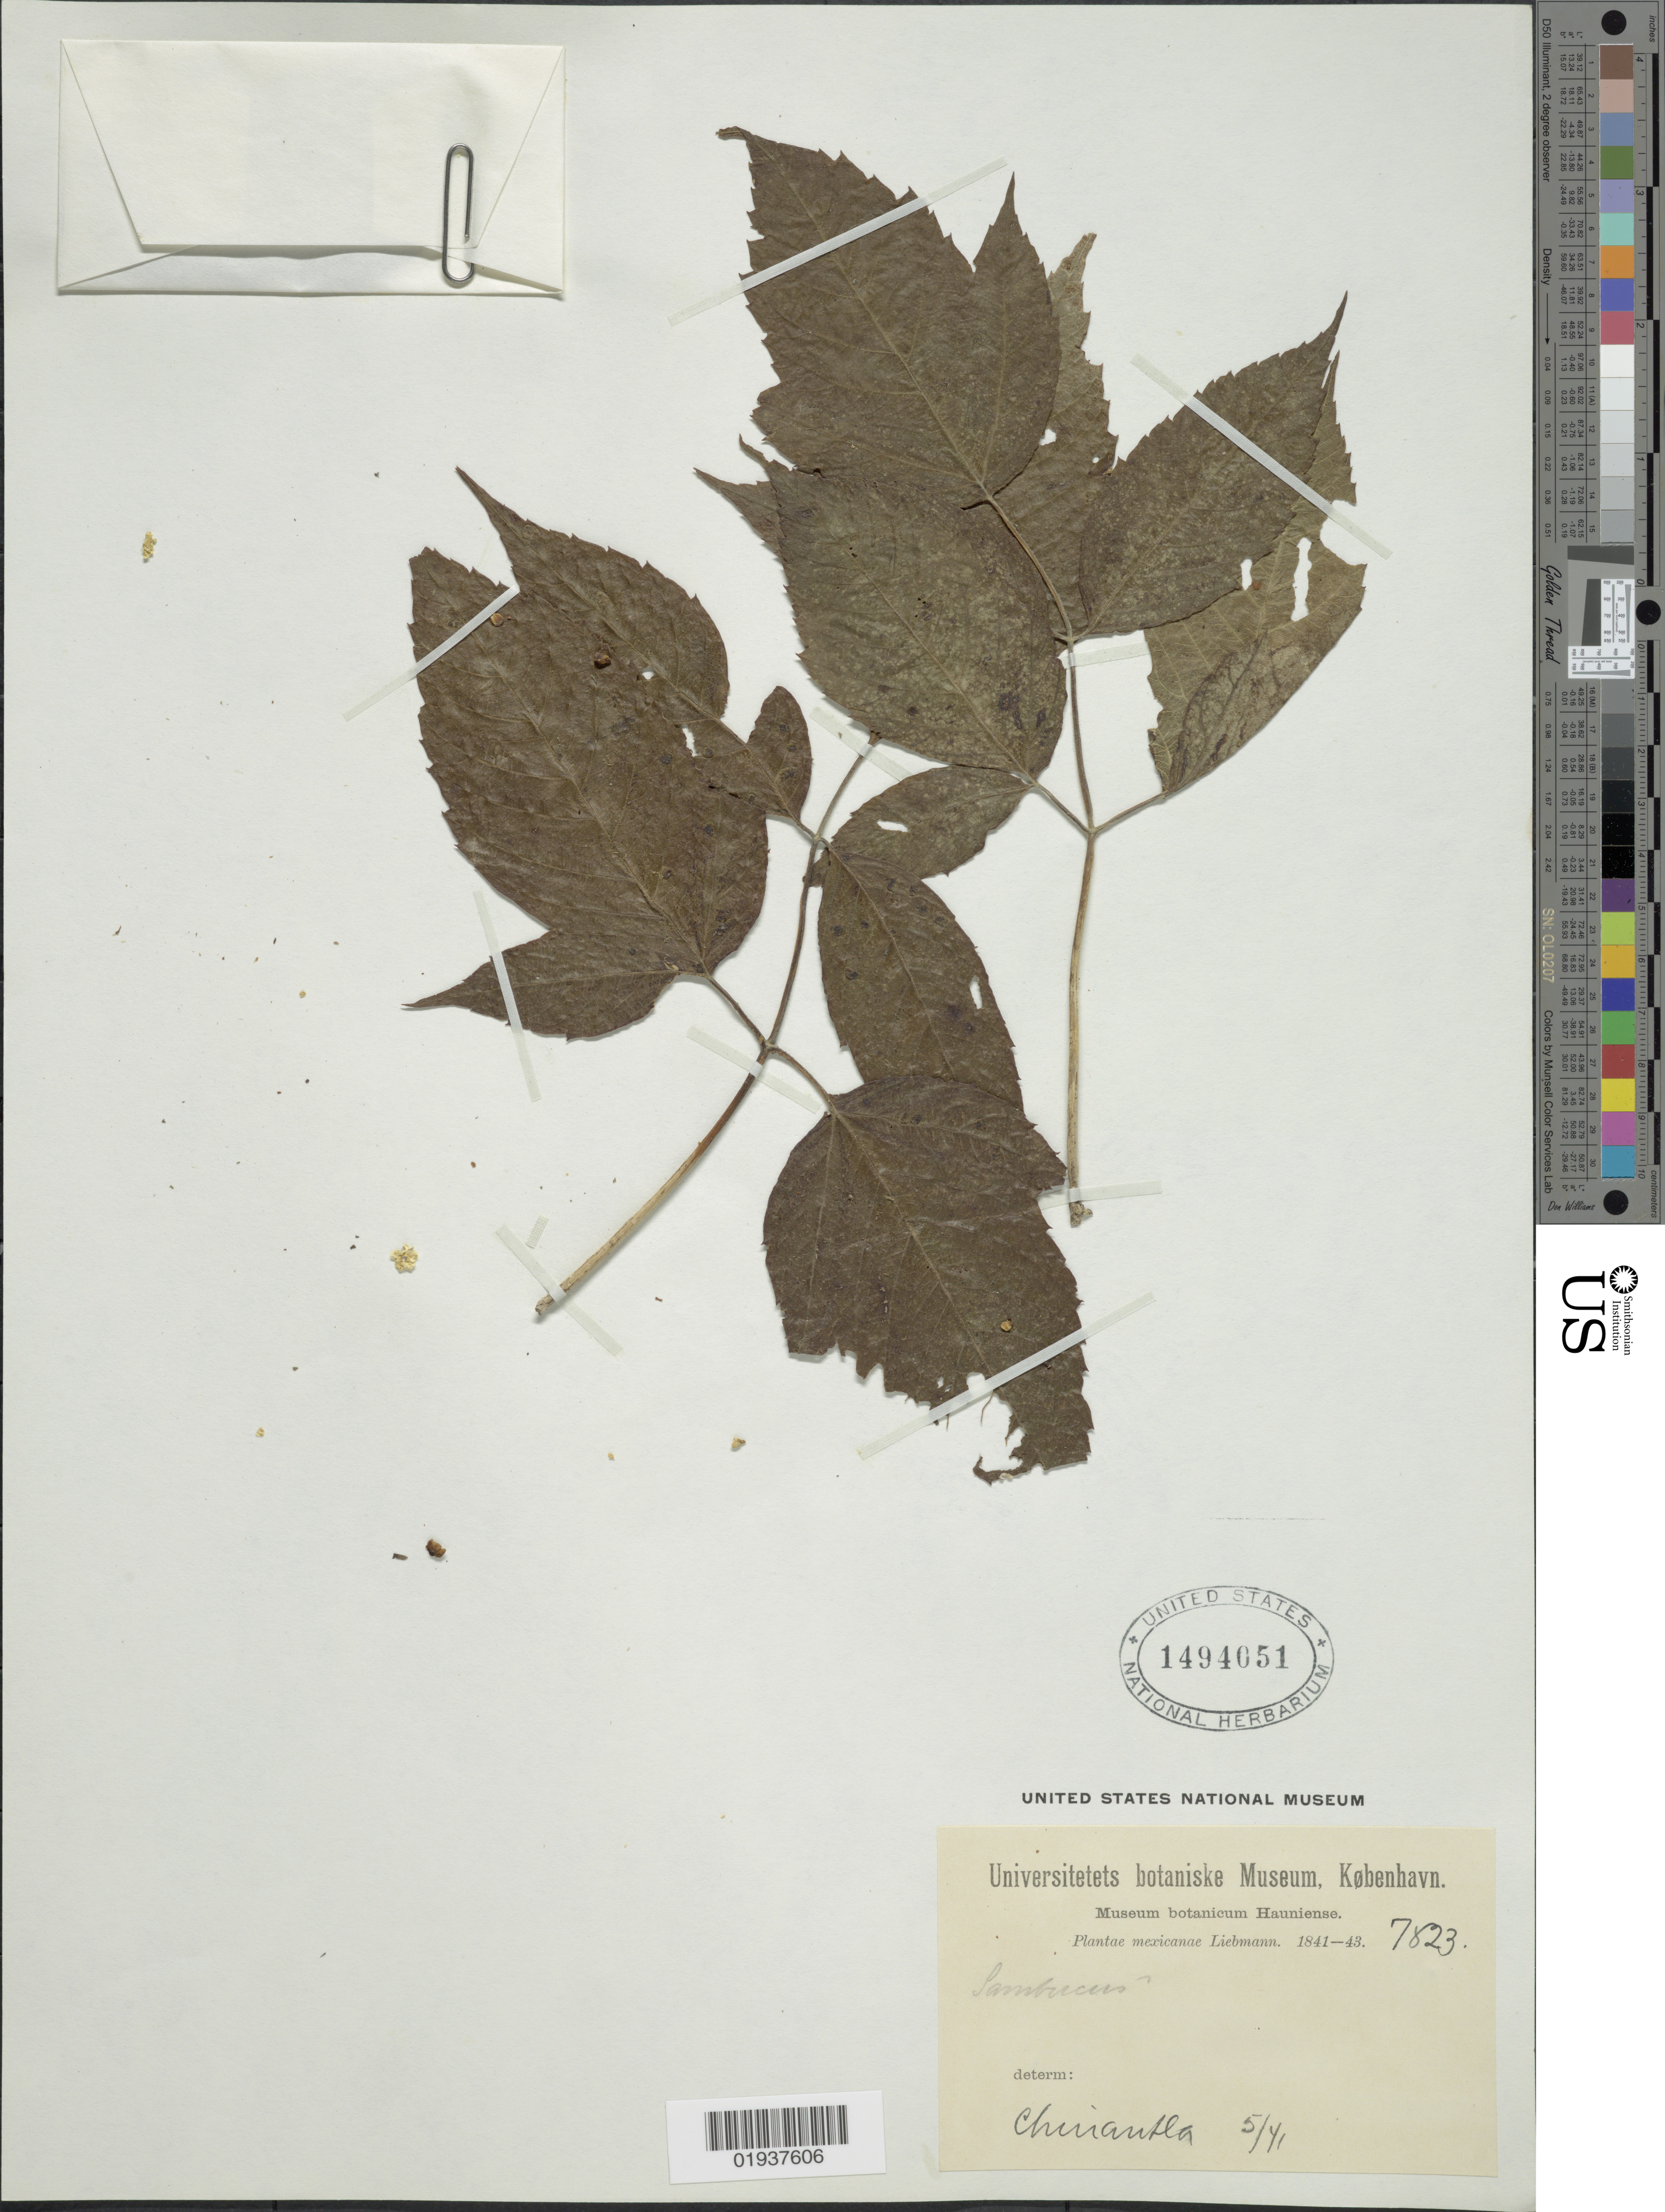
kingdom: Plantae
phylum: Tracheophyta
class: Magnoliopsida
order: Dipsacales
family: Viburnaceae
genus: Sambucus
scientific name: Sambucus sp.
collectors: Liebmann, --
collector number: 7823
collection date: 1841/1843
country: Mexico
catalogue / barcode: US 1494051